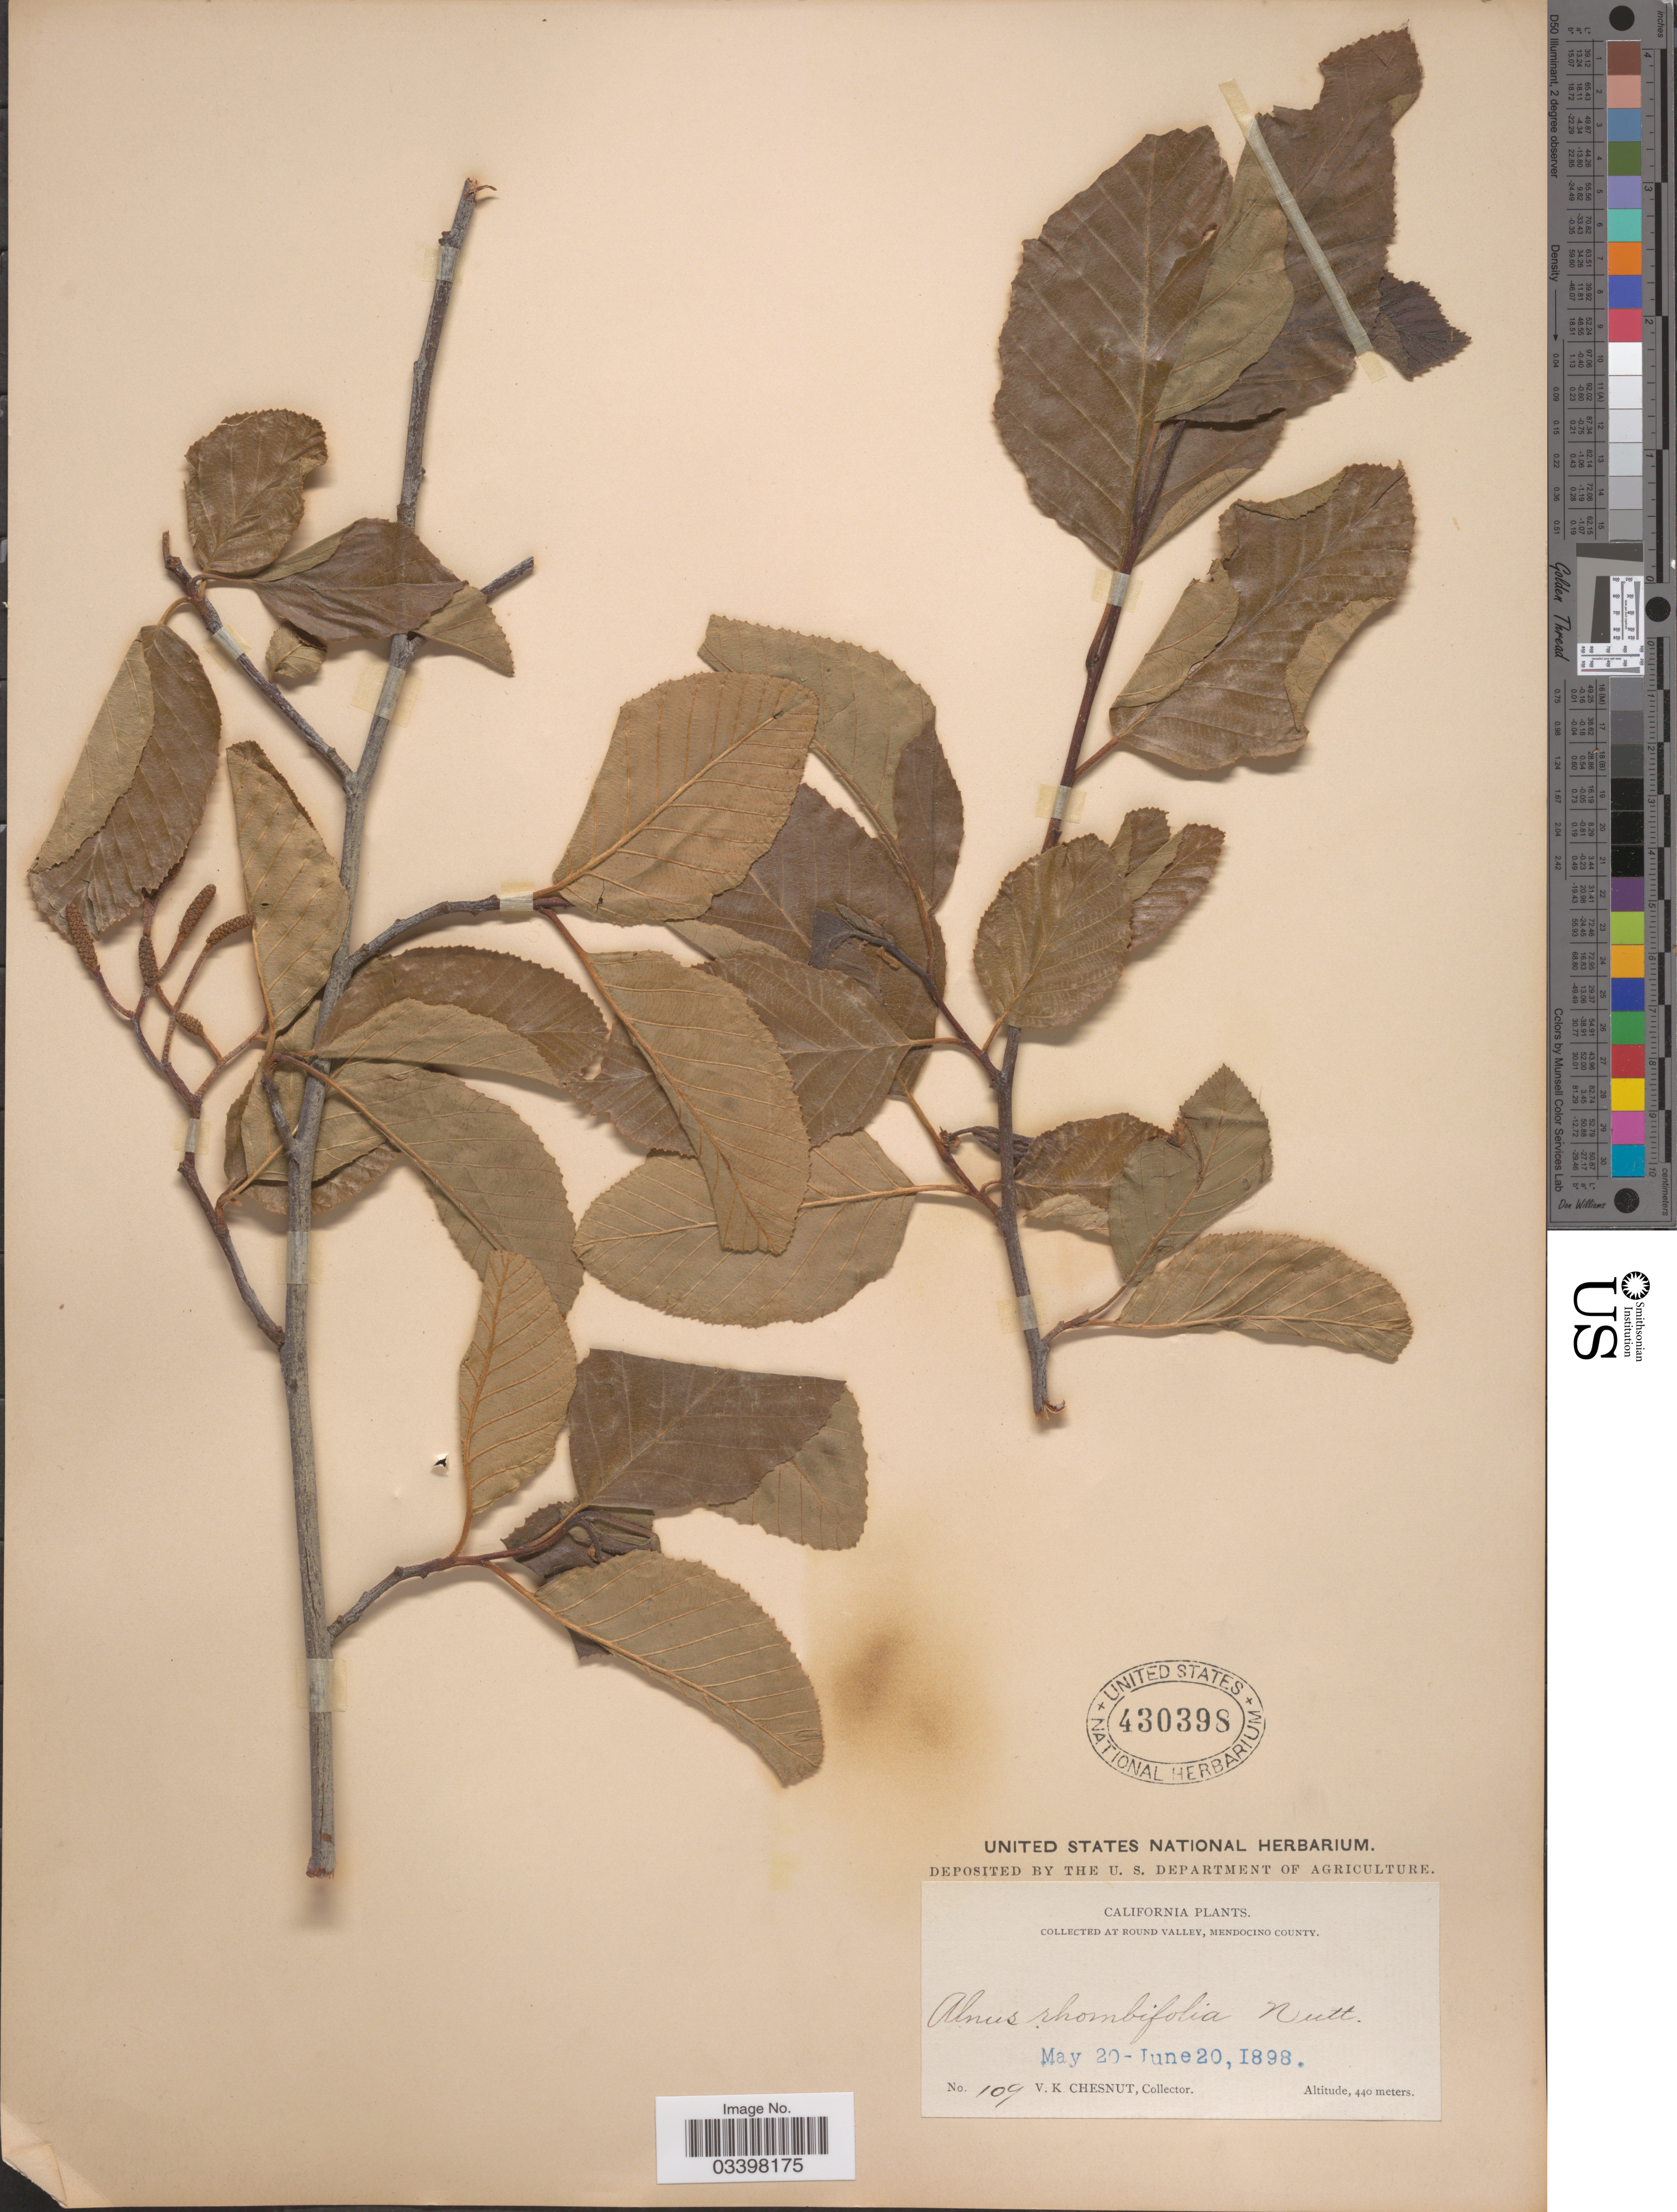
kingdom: Plantae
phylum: Tracheophyta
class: Magnoliopsida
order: Fagales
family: Betulaceae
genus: Alnus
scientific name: Alnus rhombifolia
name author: Nutt.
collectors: V. Chesnut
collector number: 109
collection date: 1898-05-20/1898-06-20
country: United States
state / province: California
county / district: Mendocino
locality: At Round Valley, Mendocino County.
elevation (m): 440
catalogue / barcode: US 430398